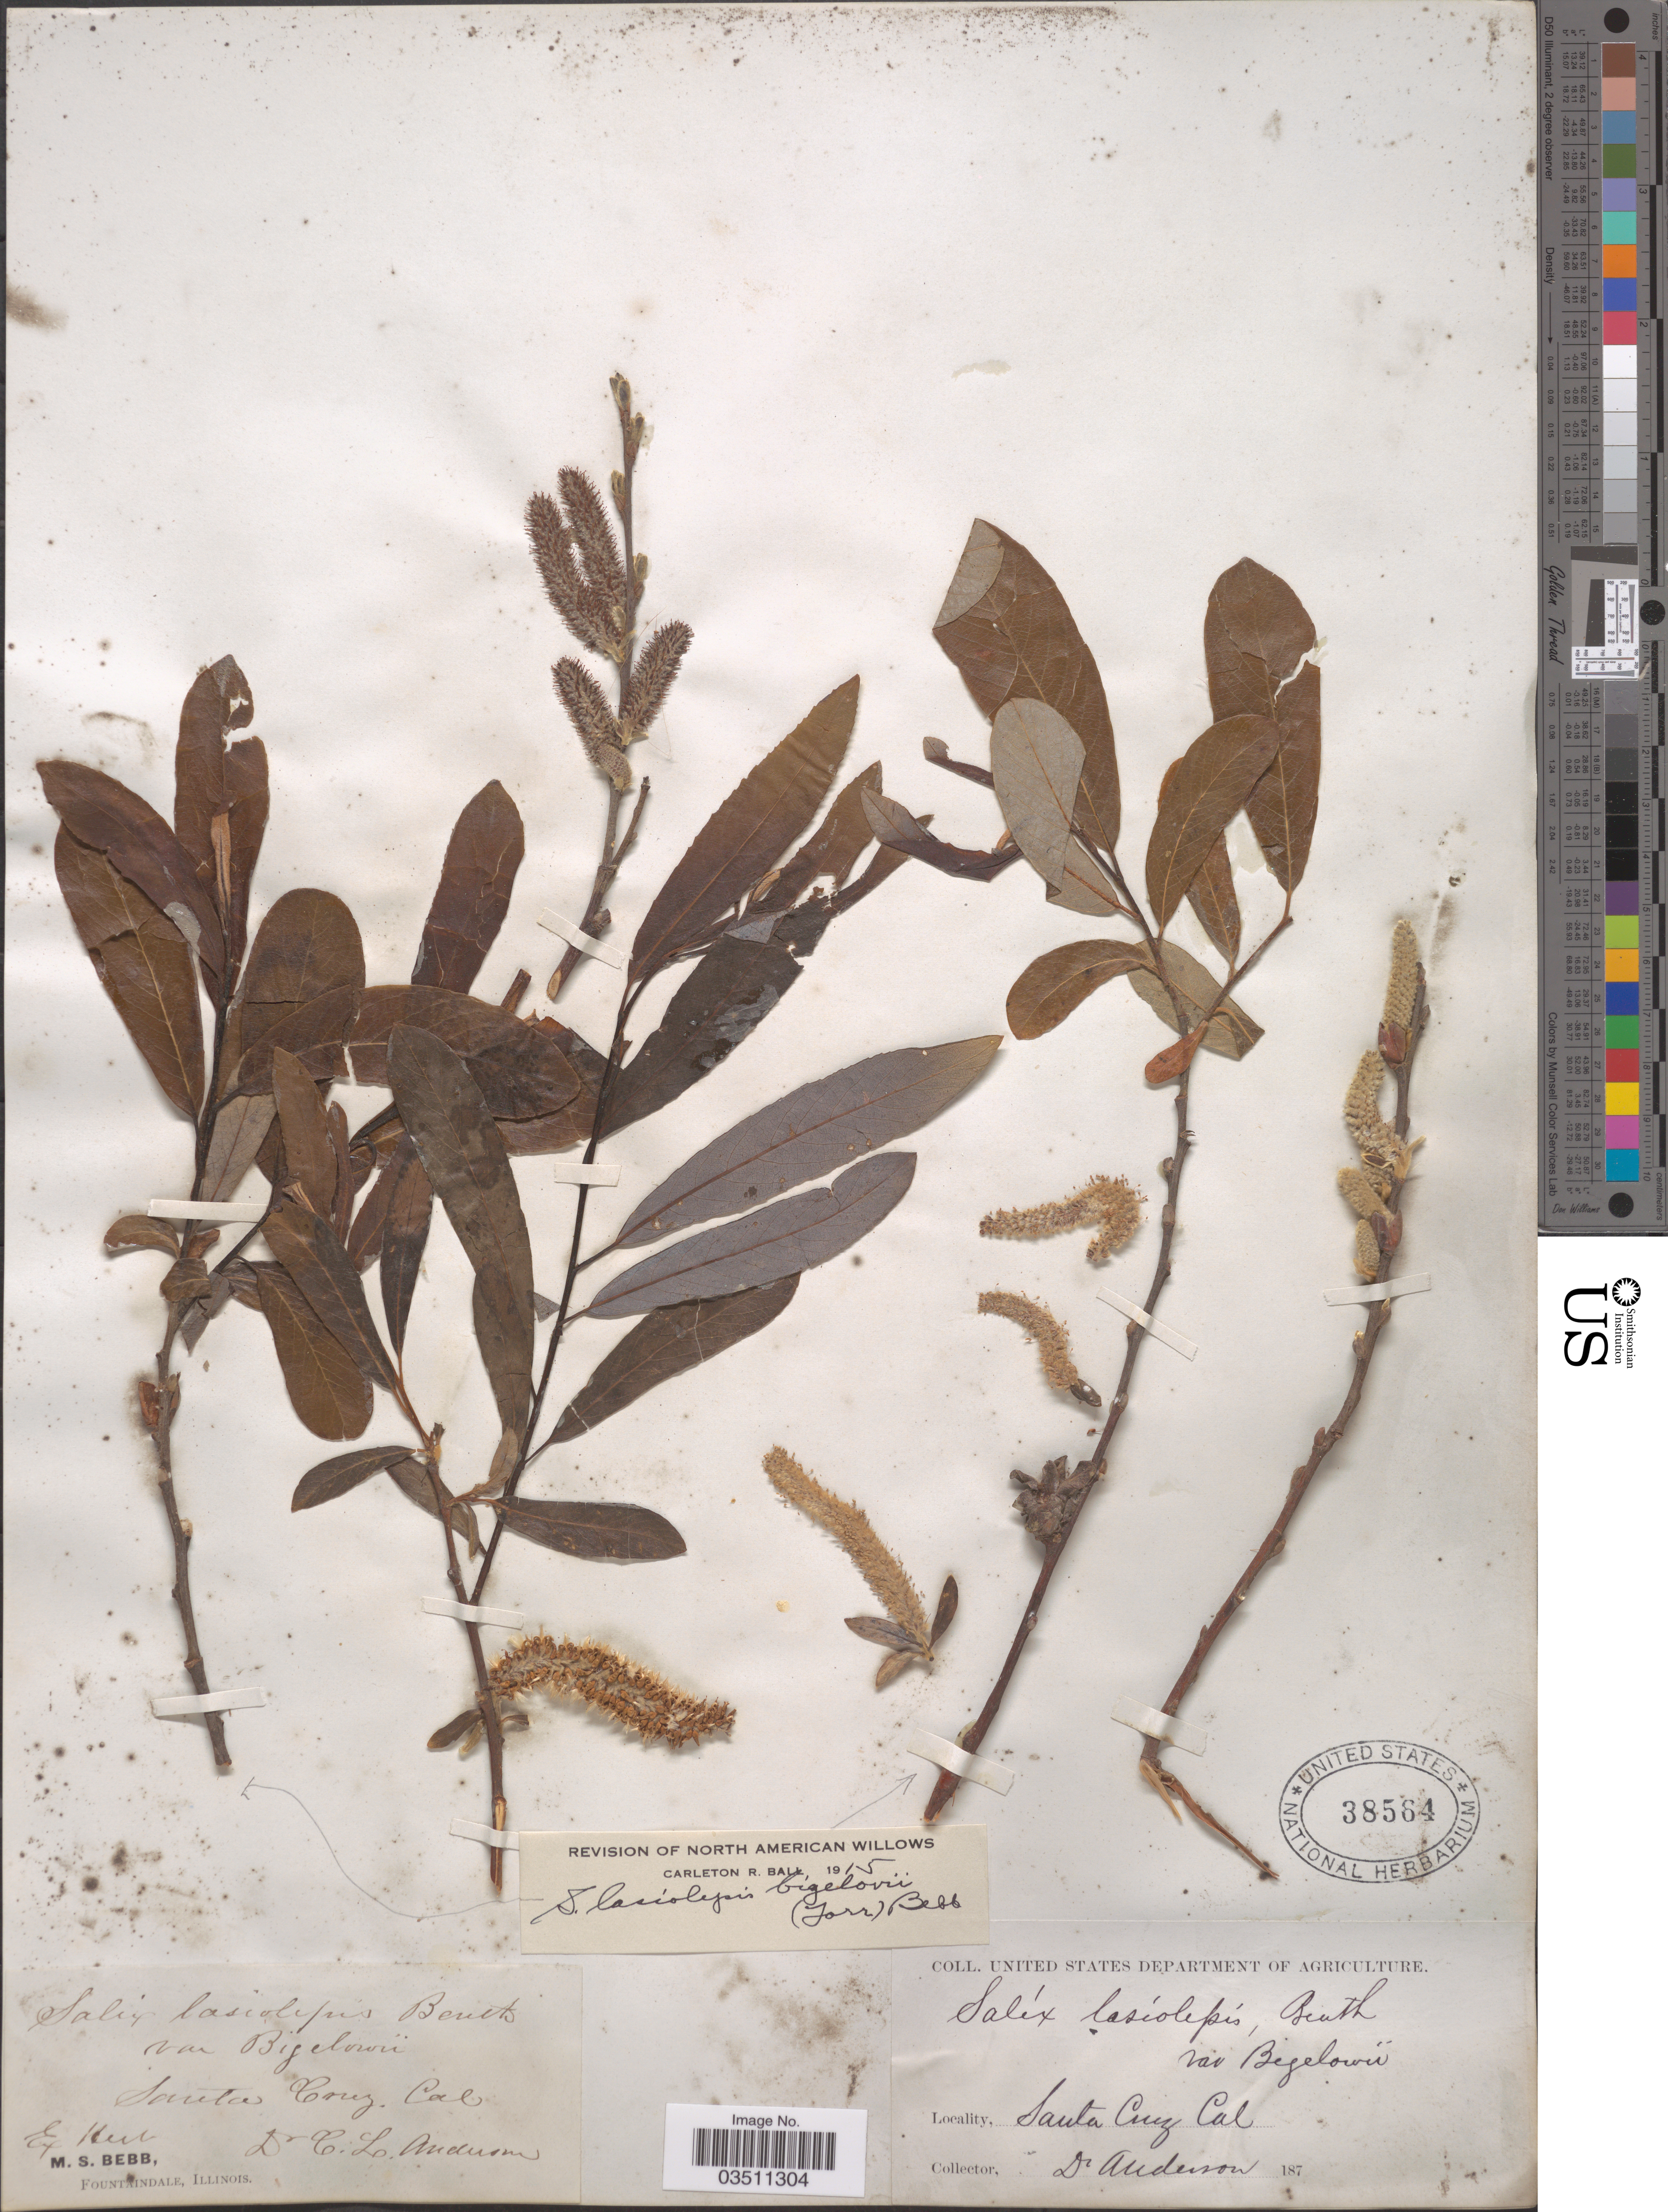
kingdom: Plantae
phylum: Tracheophyta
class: Magnoliopsida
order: Malpighiales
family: Salicaceae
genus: Salix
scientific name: Salix lasiolepis var. bigelovii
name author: Benth.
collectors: C. L. Anderson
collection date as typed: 187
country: United States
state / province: California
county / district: Santa Cruz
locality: Santa Cruz.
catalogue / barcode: US 38564